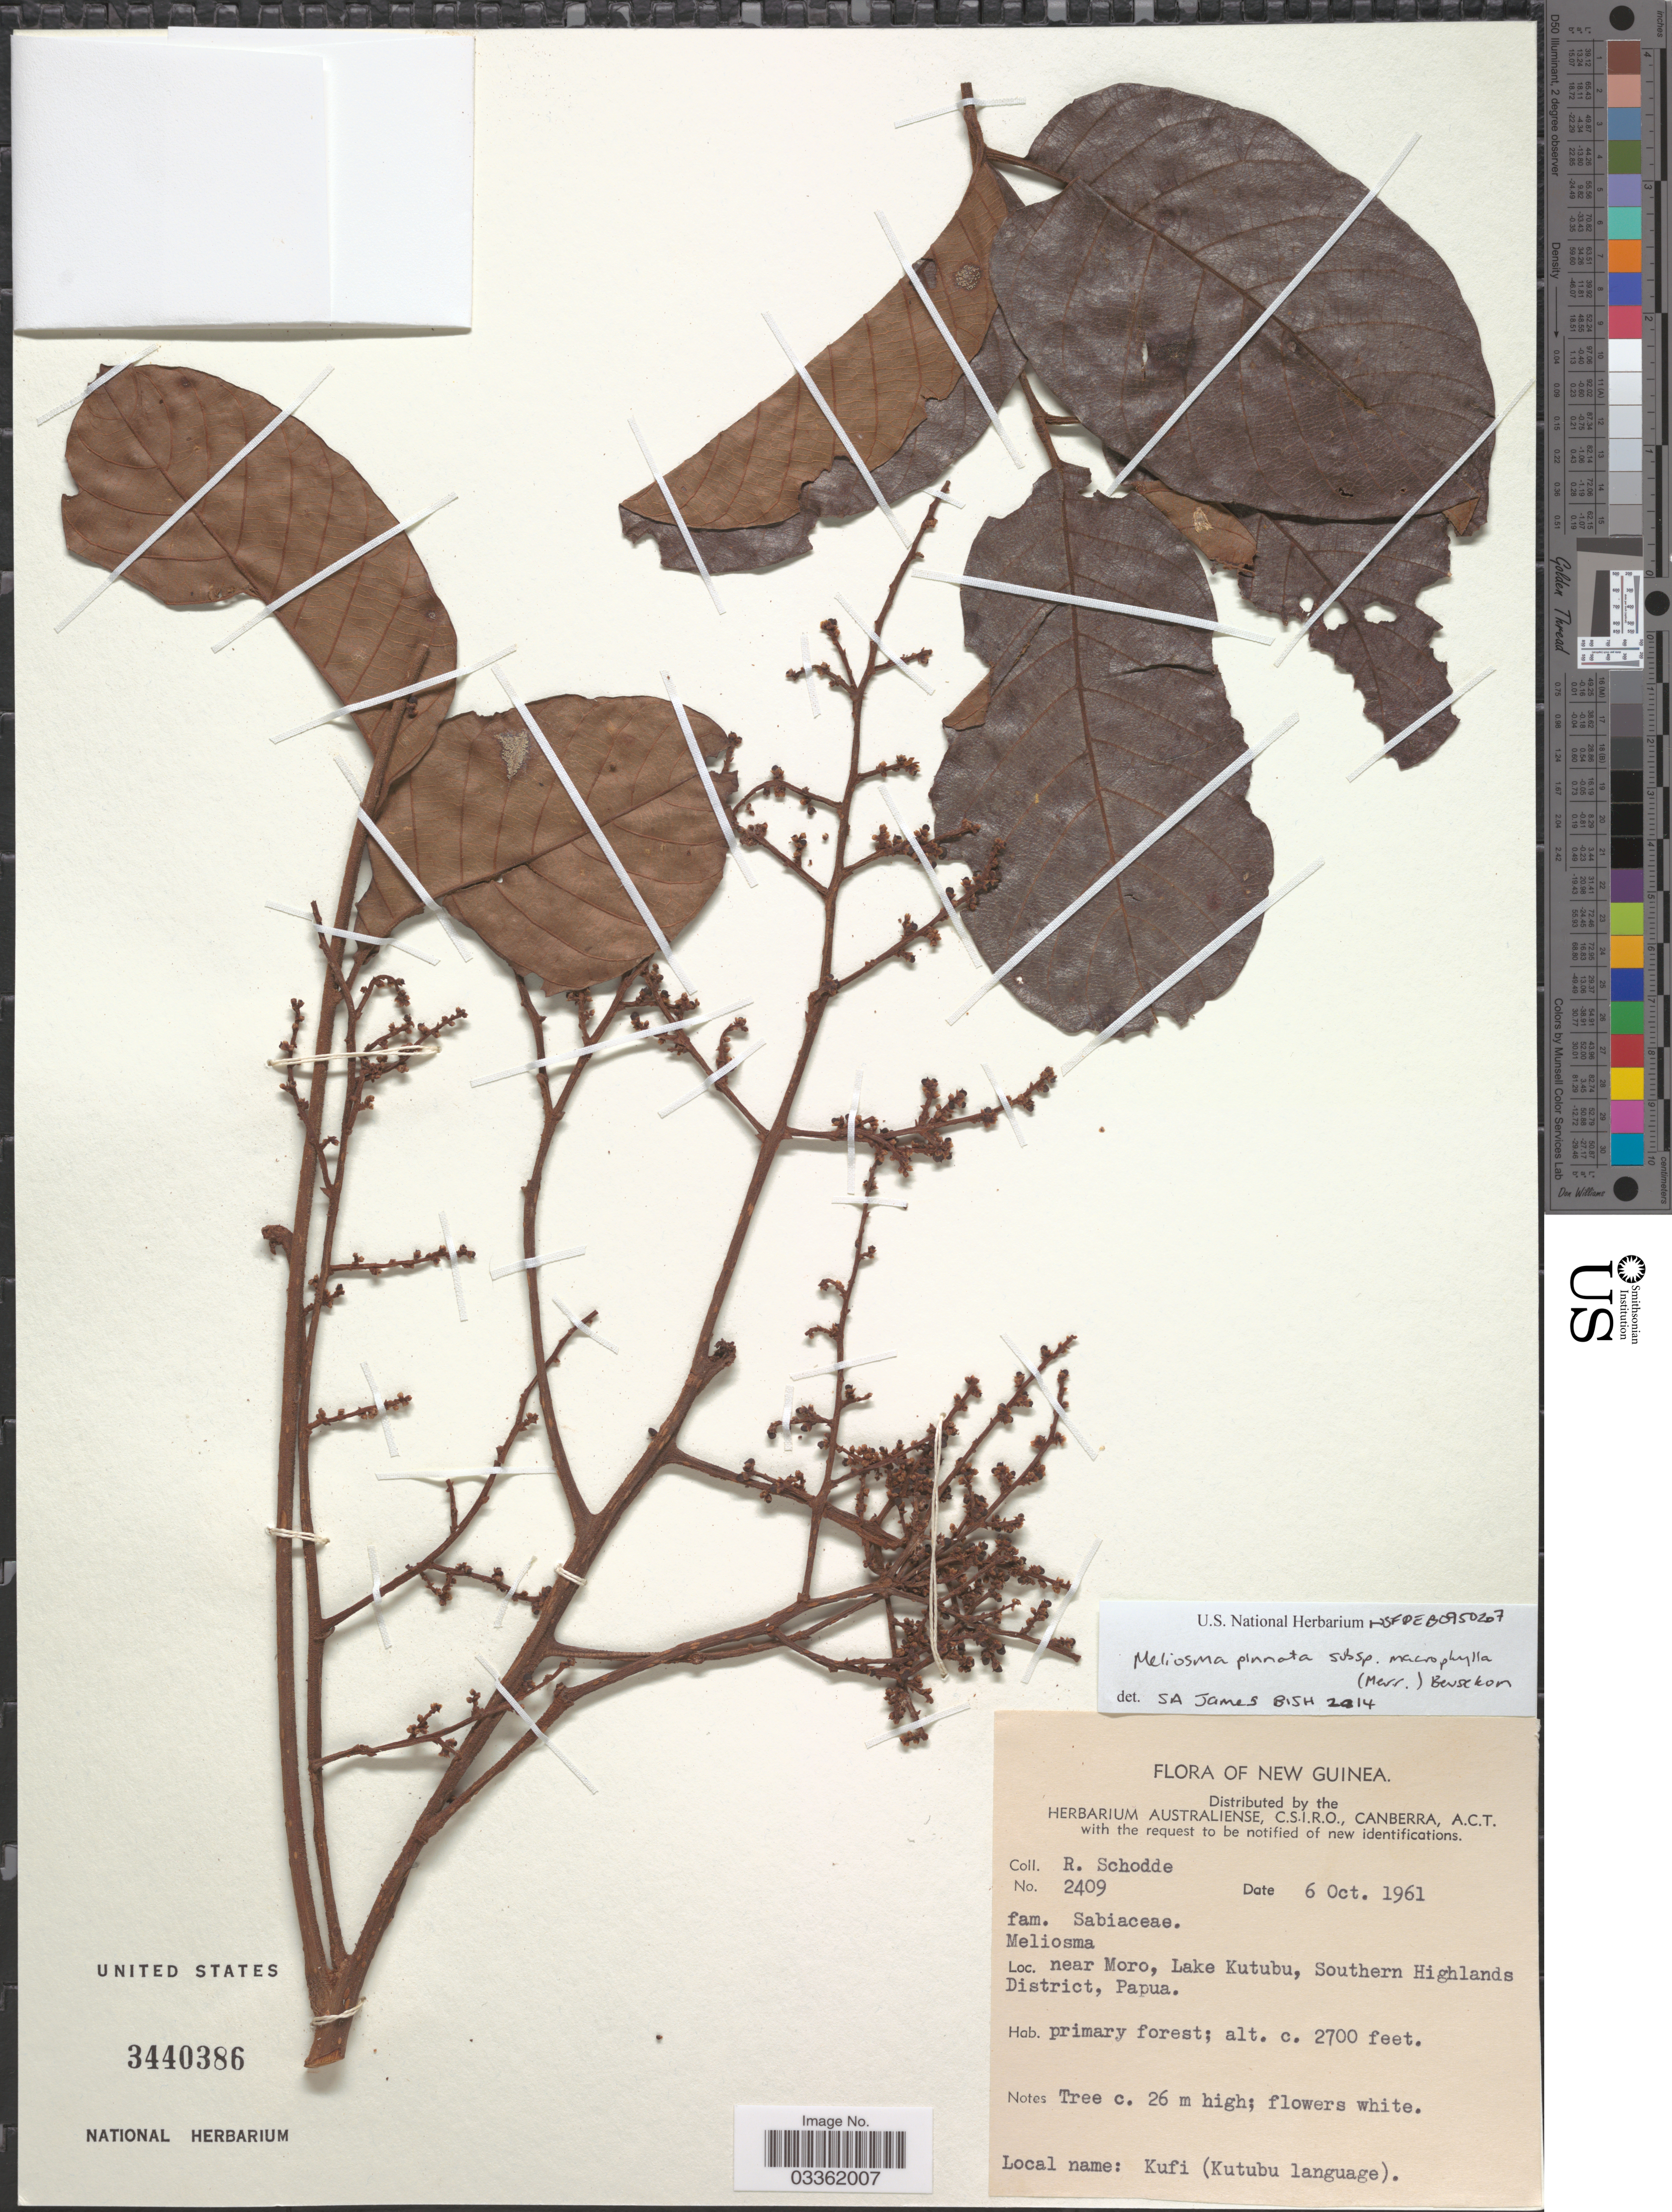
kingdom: Plantae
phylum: Tracheophyta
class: Magnoliopsida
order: Proteales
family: Sabiaceae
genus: Meliosma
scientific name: Meliosma macrophylla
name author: Merr.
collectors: R. Schodde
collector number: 2409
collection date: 1961-10-06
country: Papua New Guinea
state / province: Southern Highlands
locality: New Guinea. Near Moro, Lake Kutubu, Southern Highlands District, Papua.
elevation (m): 823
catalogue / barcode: US 3440386